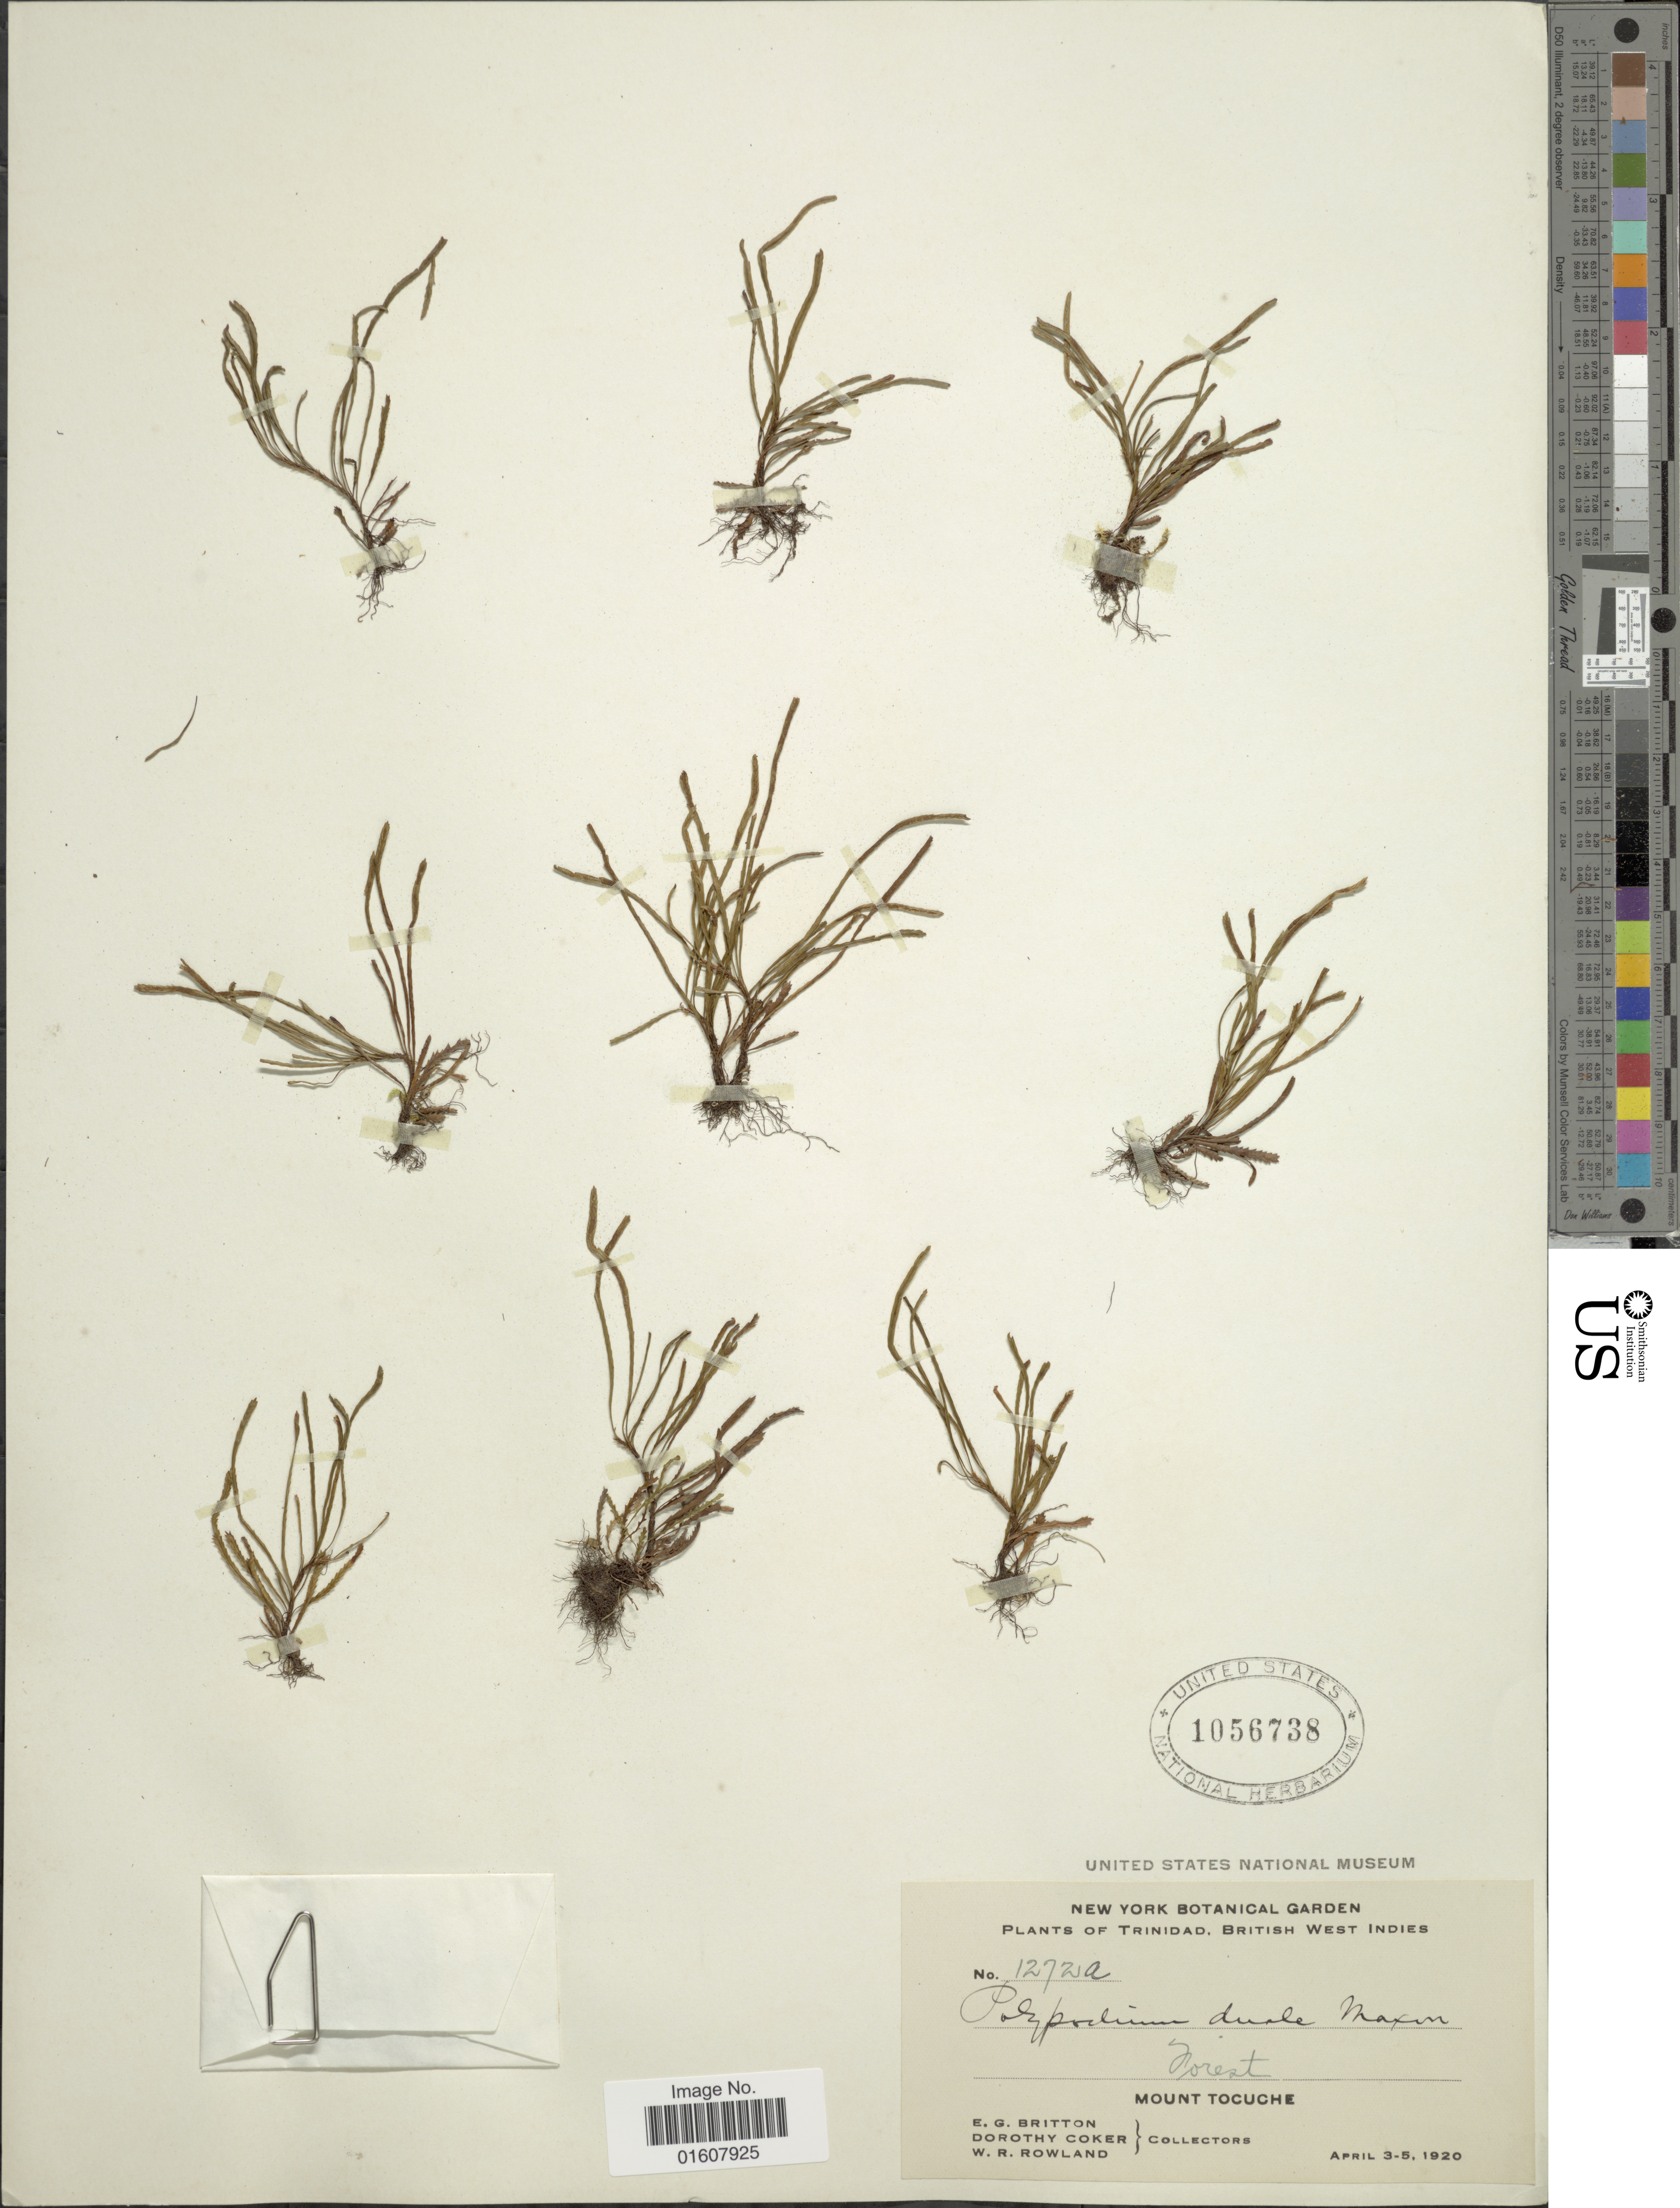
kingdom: Plantae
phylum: Tracheophyta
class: Polypodiopsida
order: Polypodiales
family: Polypodiaceae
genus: Cochlidium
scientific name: Cochlidium serrulatum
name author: (Sw.) L.E. Bishop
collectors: E. G. Britton, D. Coker & W. Rowland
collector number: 1272a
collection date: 1920-04-03/1920-04-05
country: Trinidad and Tobago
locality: Trinidad, British West Indies. Mount Tocuche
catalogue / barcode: US 1056738